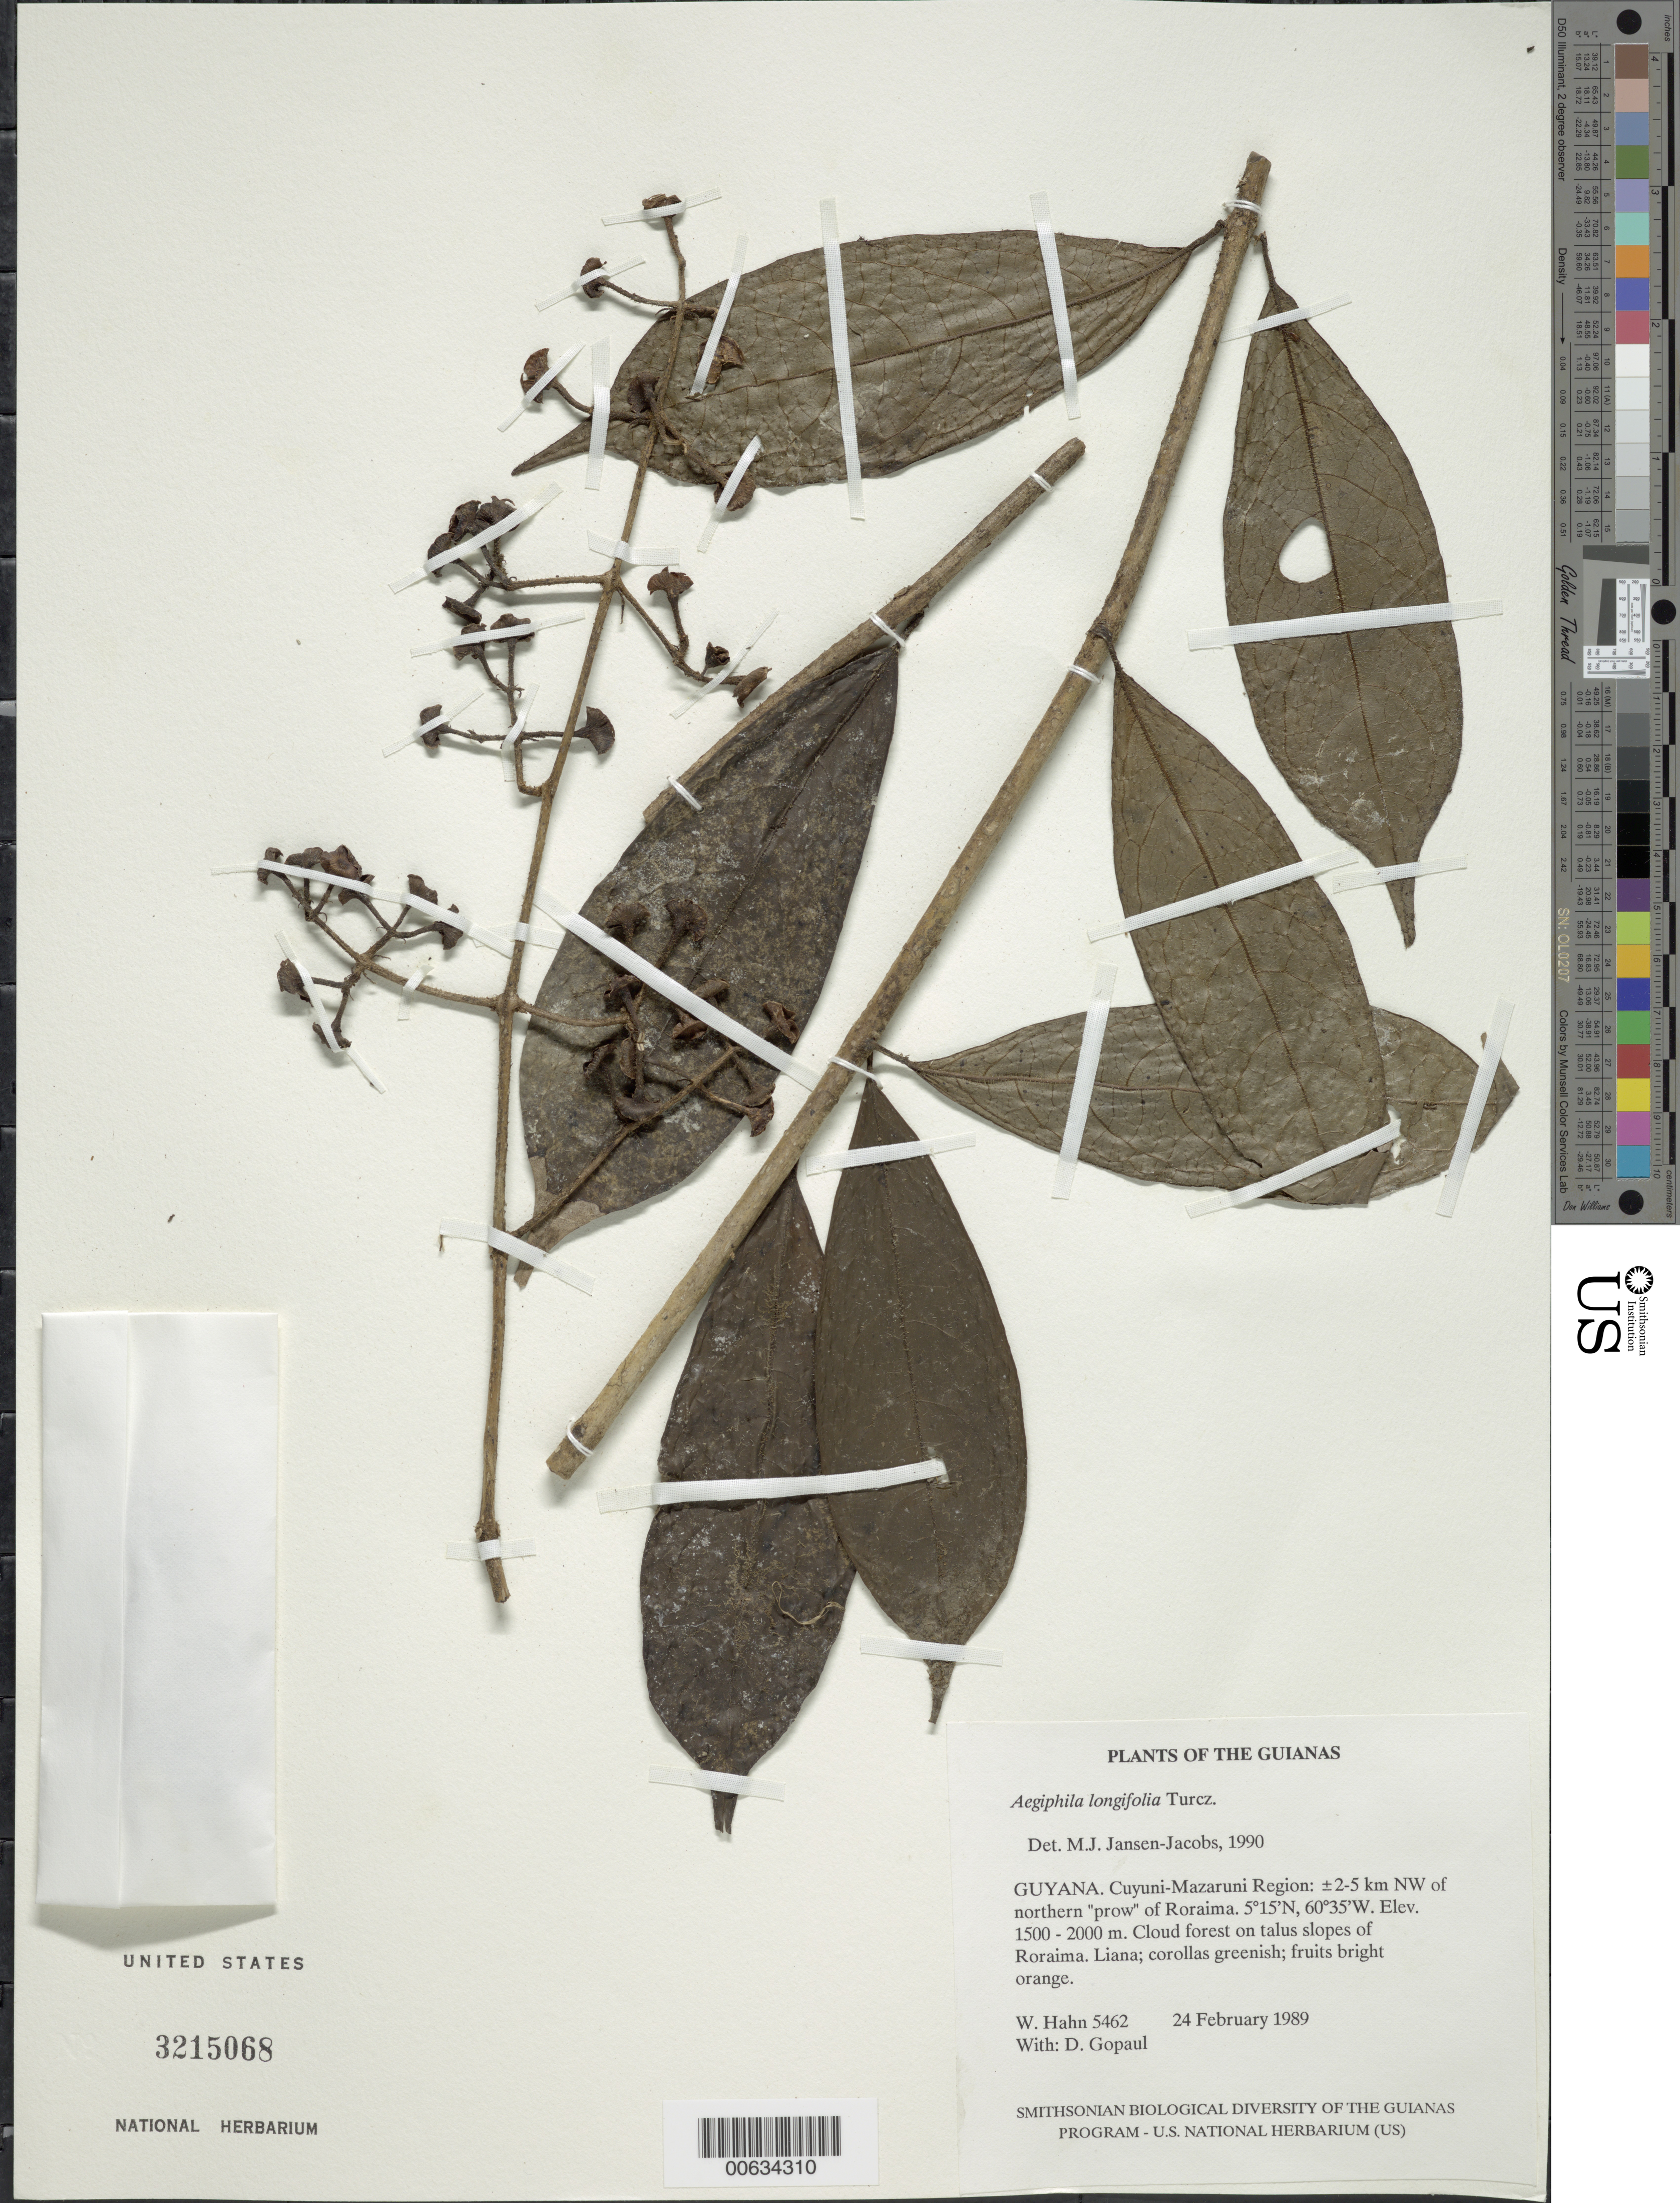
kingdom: Plantae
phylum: Tracheophyta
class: Magnoliopsida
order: Lamiales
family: Lamiaceae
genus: Aegiphila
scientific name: Aegiphila longifolia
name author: Turcz.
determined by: Jansen-Jacobs, M. J., (U), Nationaal Herbarium Nederland, Utrecht University branch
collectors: W. Hahn & D. Gopaul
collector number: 5462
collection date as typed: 24 February 1989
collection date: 1989-02-24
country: Guyana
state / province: Cuyuni-Mazaruni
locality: ±2-5 km NW of northern "prow" of Roraima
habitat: Cloud forest on talus slopes of Roraima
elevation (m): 1500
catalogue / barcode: US 3215068